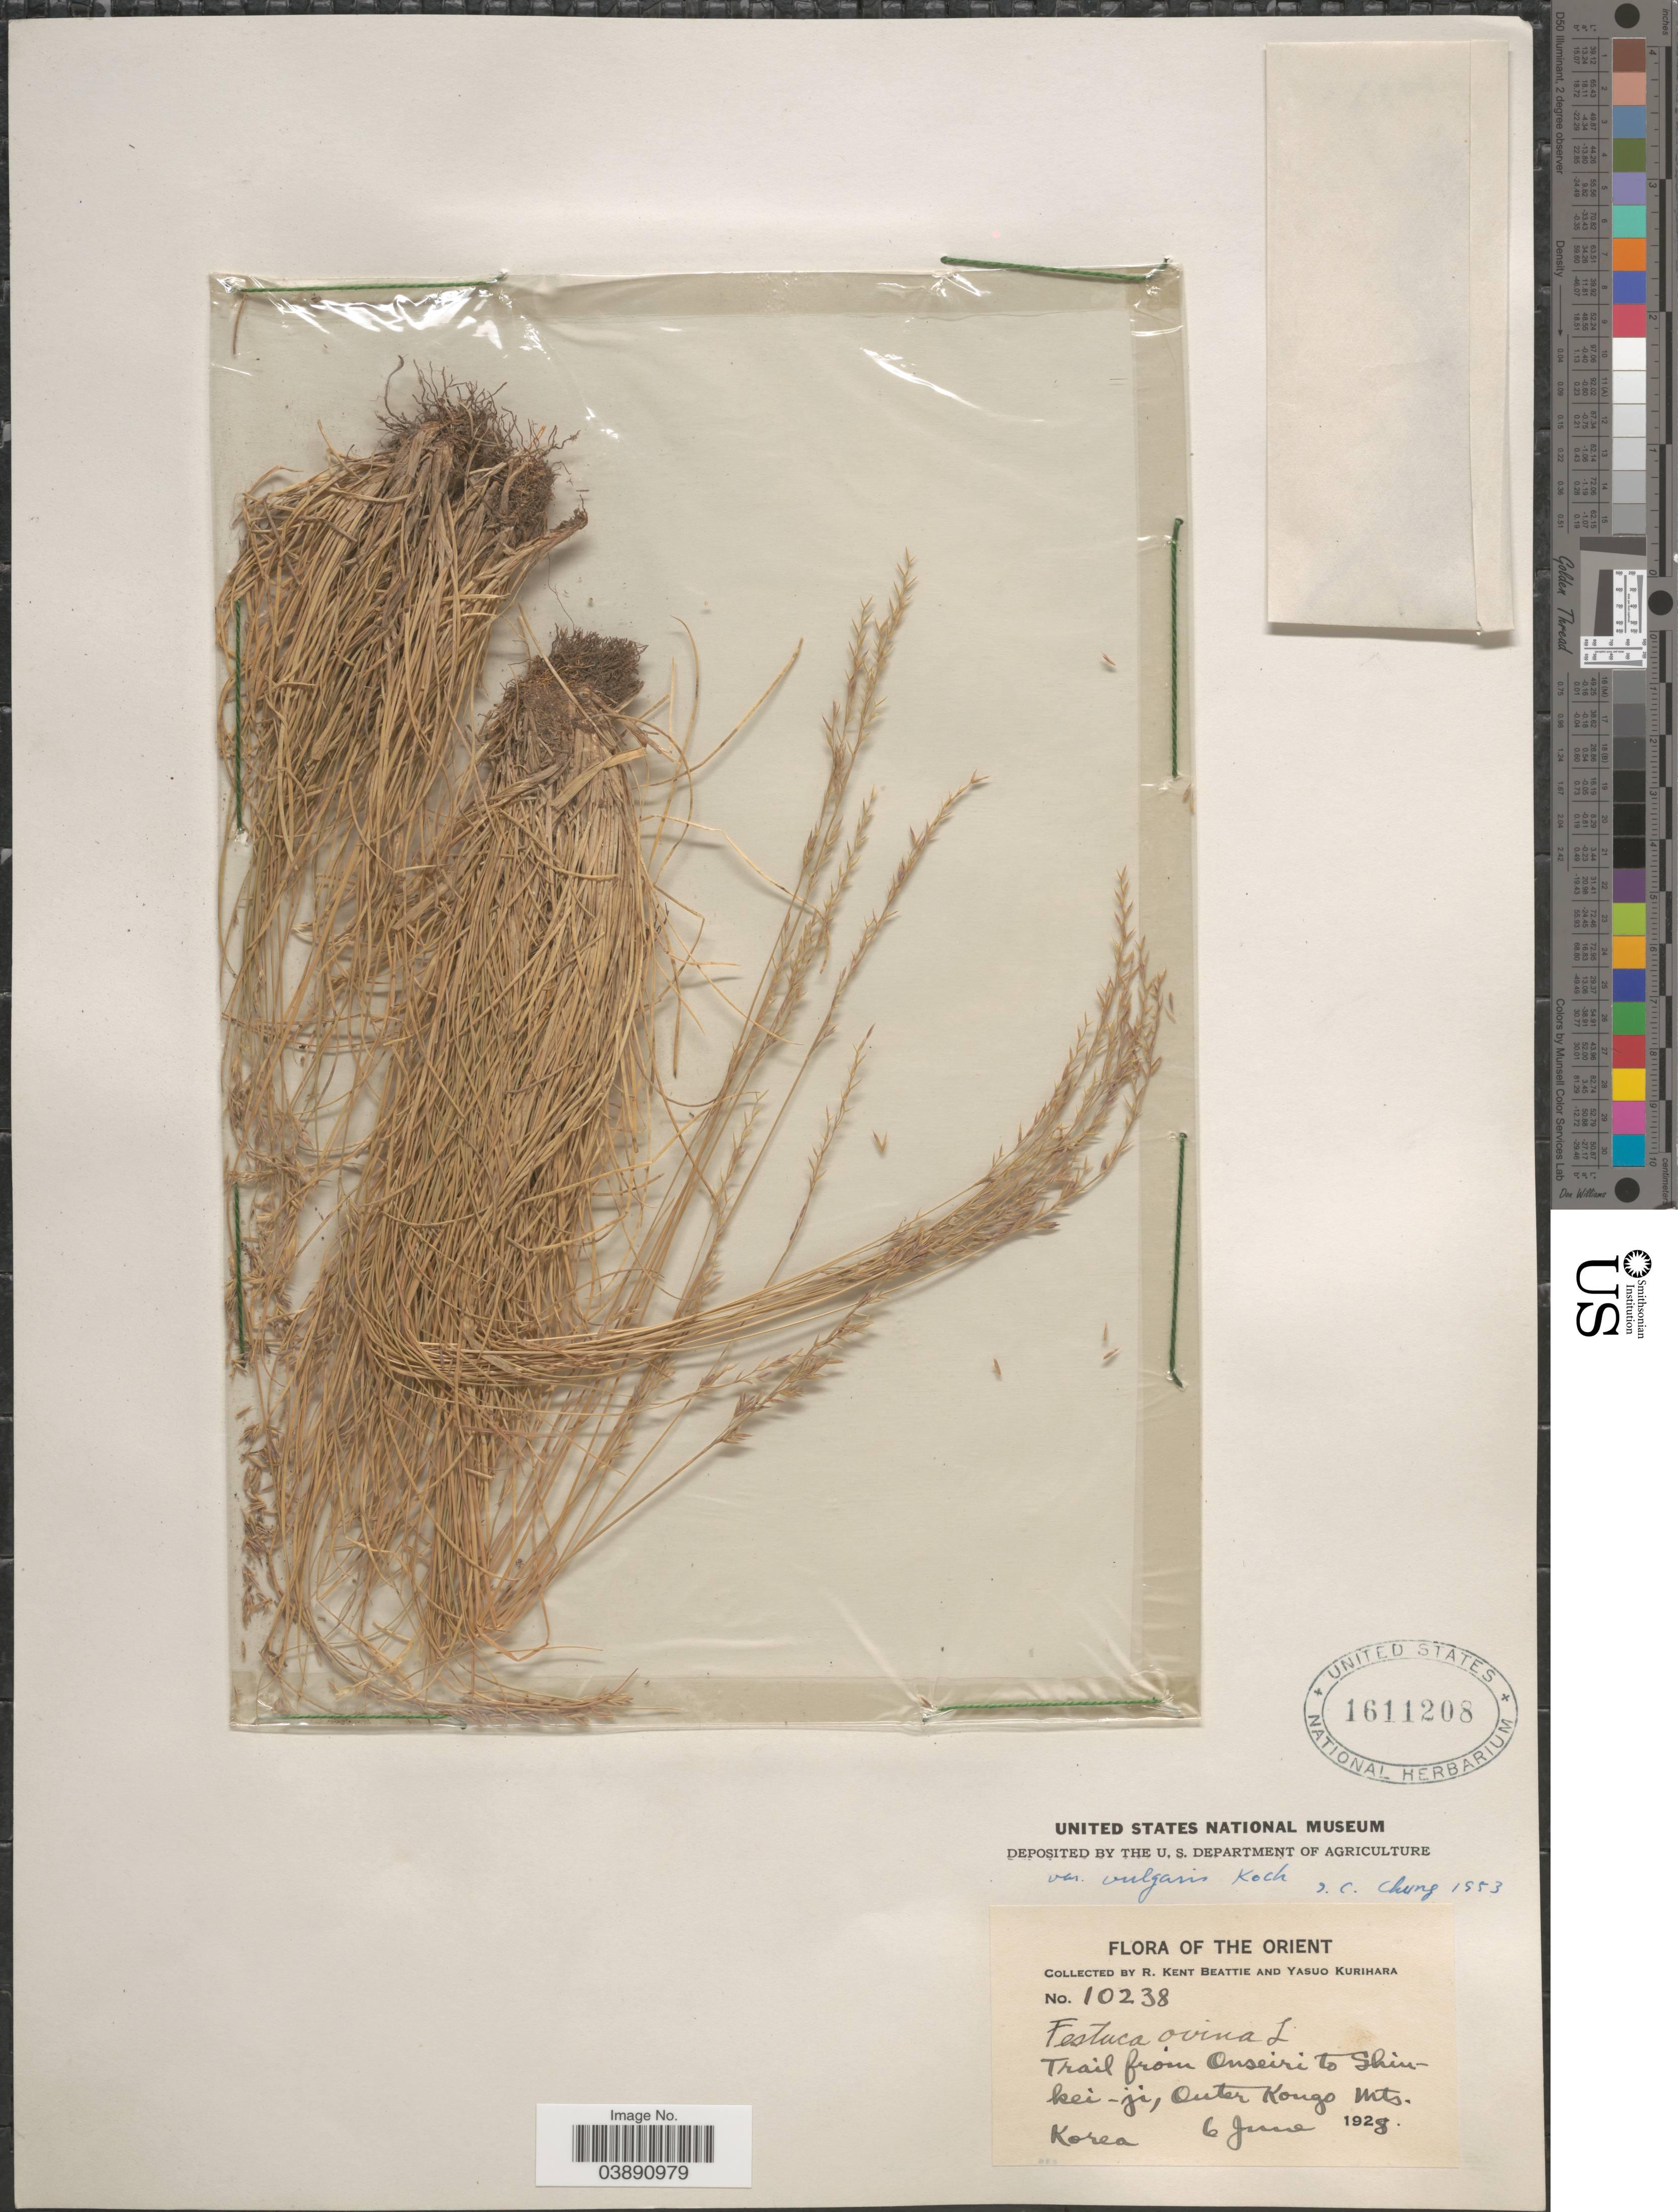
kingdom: Plantae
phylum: Tracheophyta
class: Liliopsida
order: Poales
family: Poaceae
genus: Festuca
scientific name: Festuca ovina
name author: L.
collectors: R. K. Beattie & Y. Kurihara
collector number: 10238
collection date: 1928-06-06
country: South Korea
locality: The Orient. Trail from Onseiri to Shinkei-ji, Outer Kongo Mts.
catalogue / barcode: US 1611208